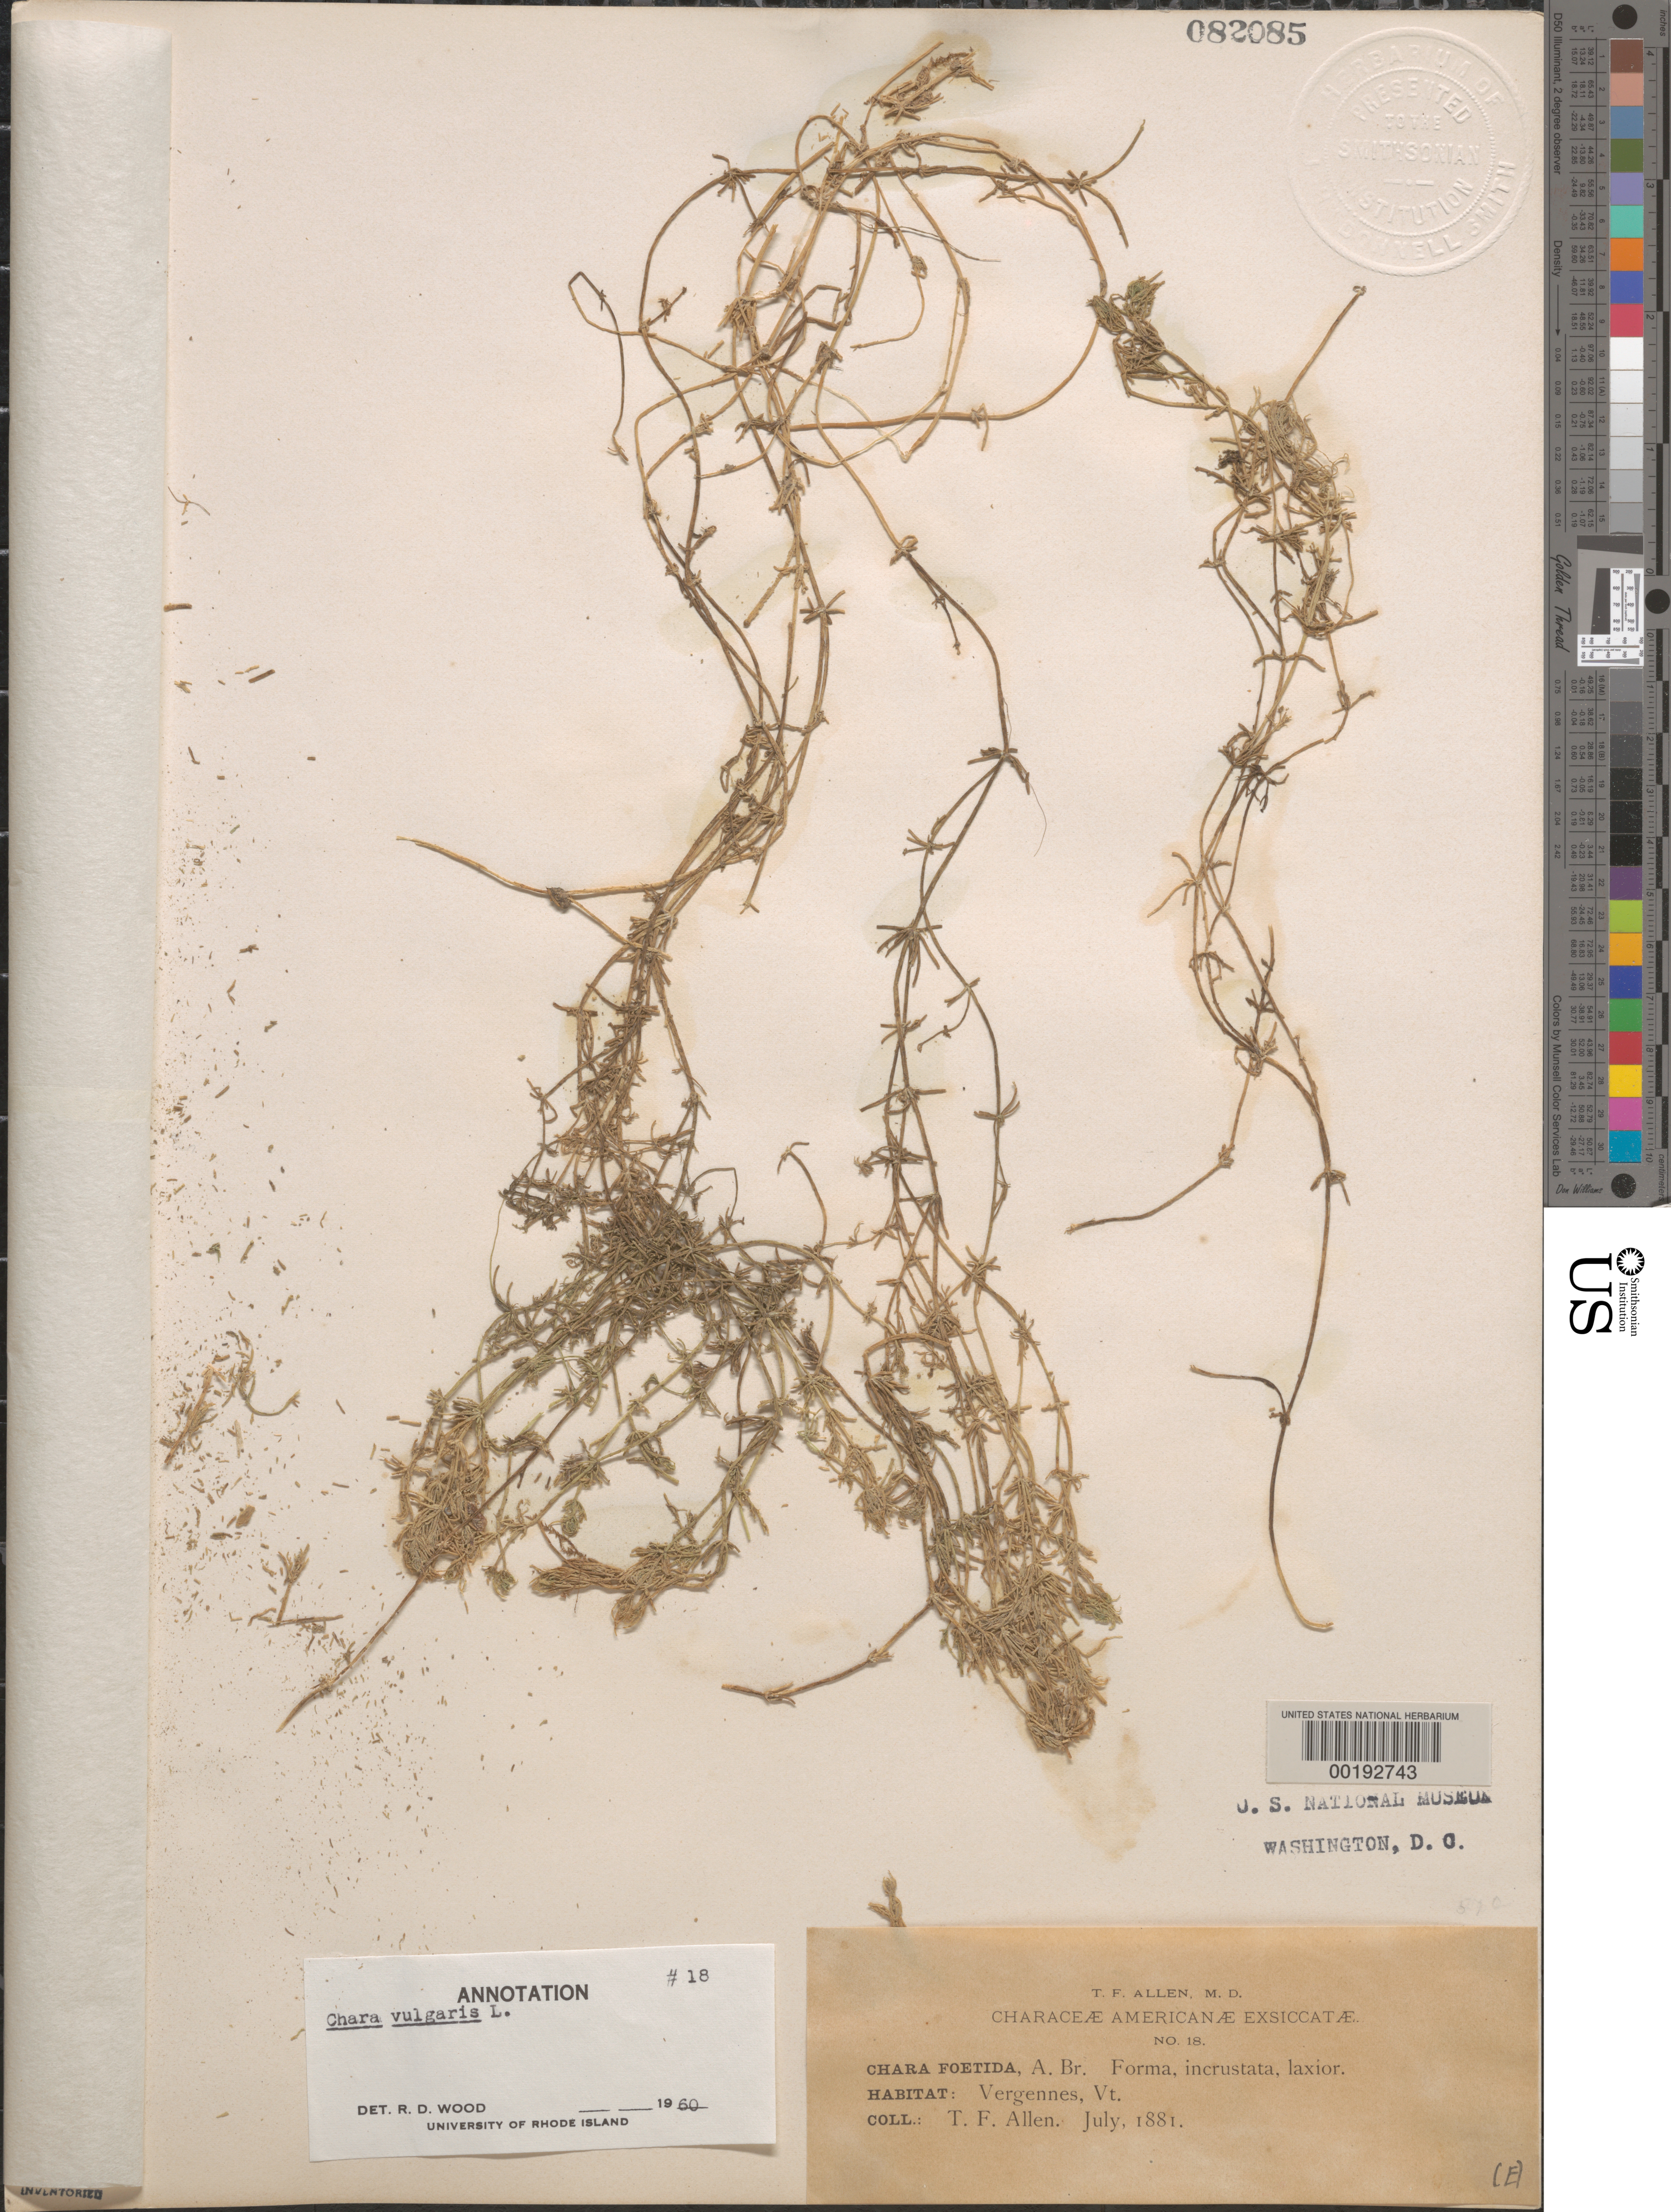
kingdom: Plantae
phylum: Charophyta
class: Charophyceae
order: Charales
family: Characeae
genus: Chara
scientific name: Chara vulgaris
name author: L.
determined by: Wood, R. D.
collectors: T. F. Allen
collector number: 18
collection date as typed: Jul 1881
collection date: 1881-07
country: United States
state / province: Vermont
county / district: Addison County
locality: Vergennes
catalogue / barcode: US 82085